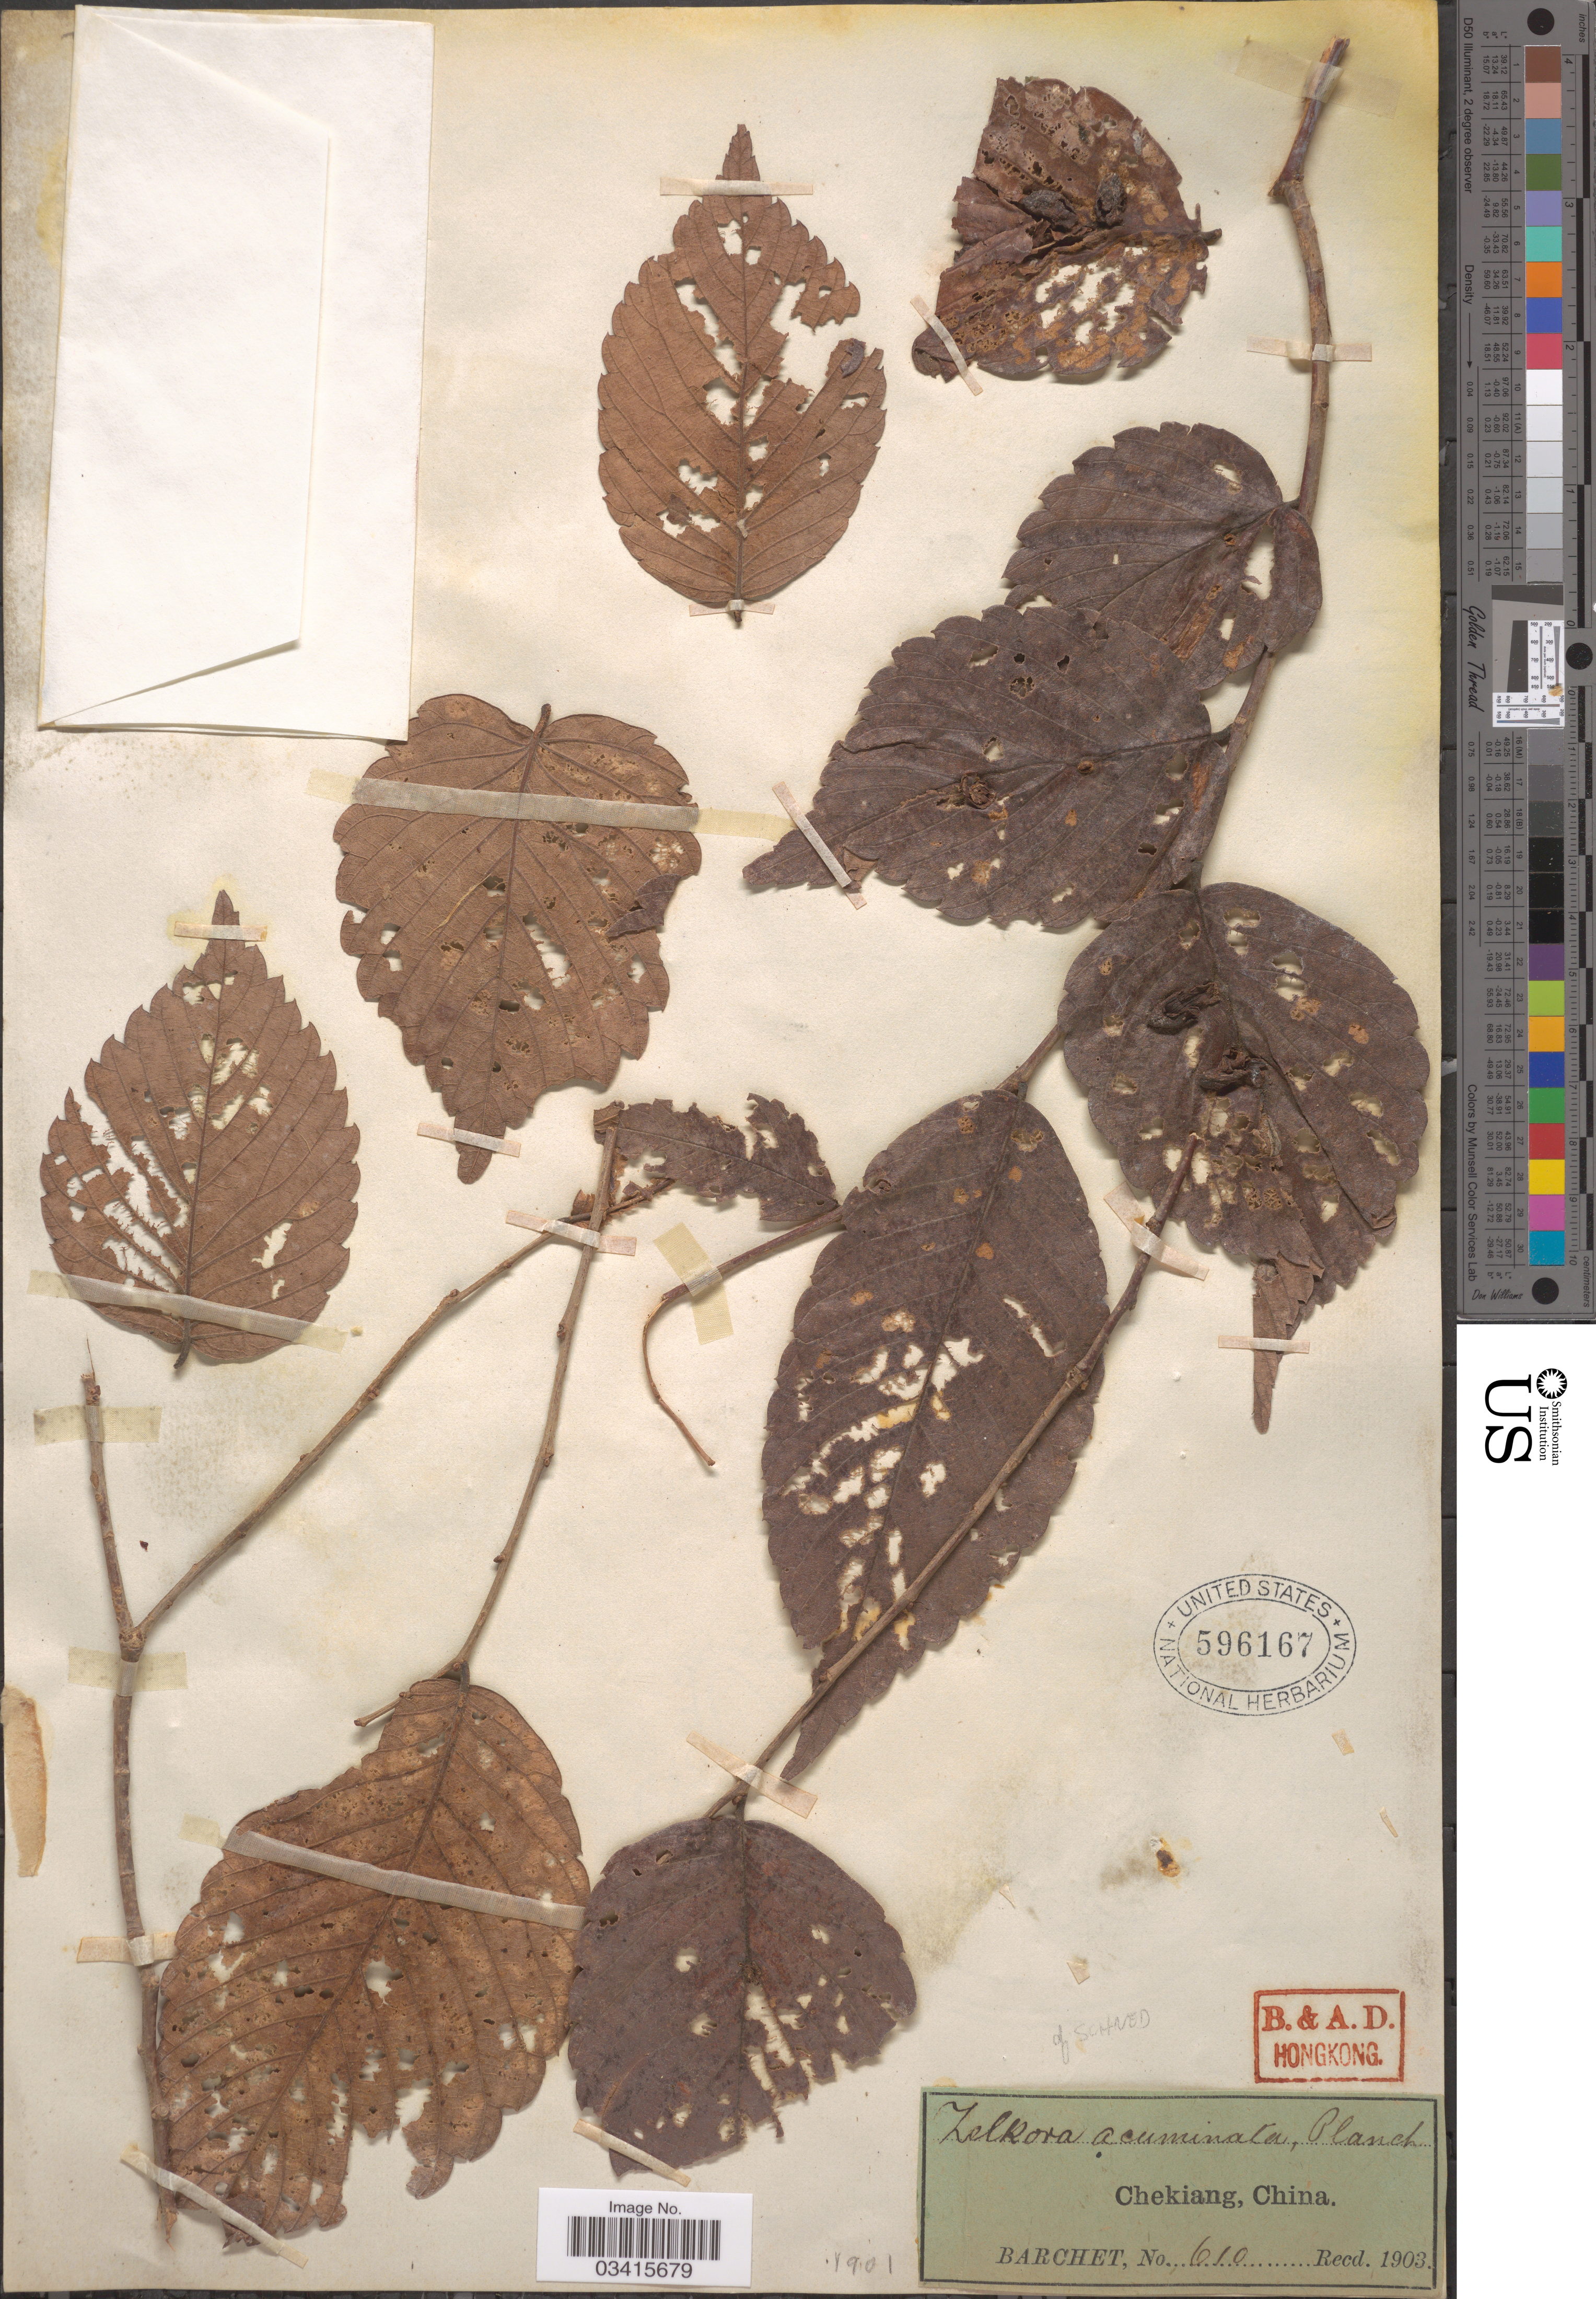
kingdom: Plantae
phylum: Tracheophyta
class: Magnoliopsida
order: Rosales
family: Ulmaceae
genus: Zelkova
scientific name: Zelkova serrata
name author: (Thunb.) Makino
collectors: Barchet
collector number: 610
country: China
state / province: Zhejiang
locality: Chekiang.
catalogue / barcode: US 596167